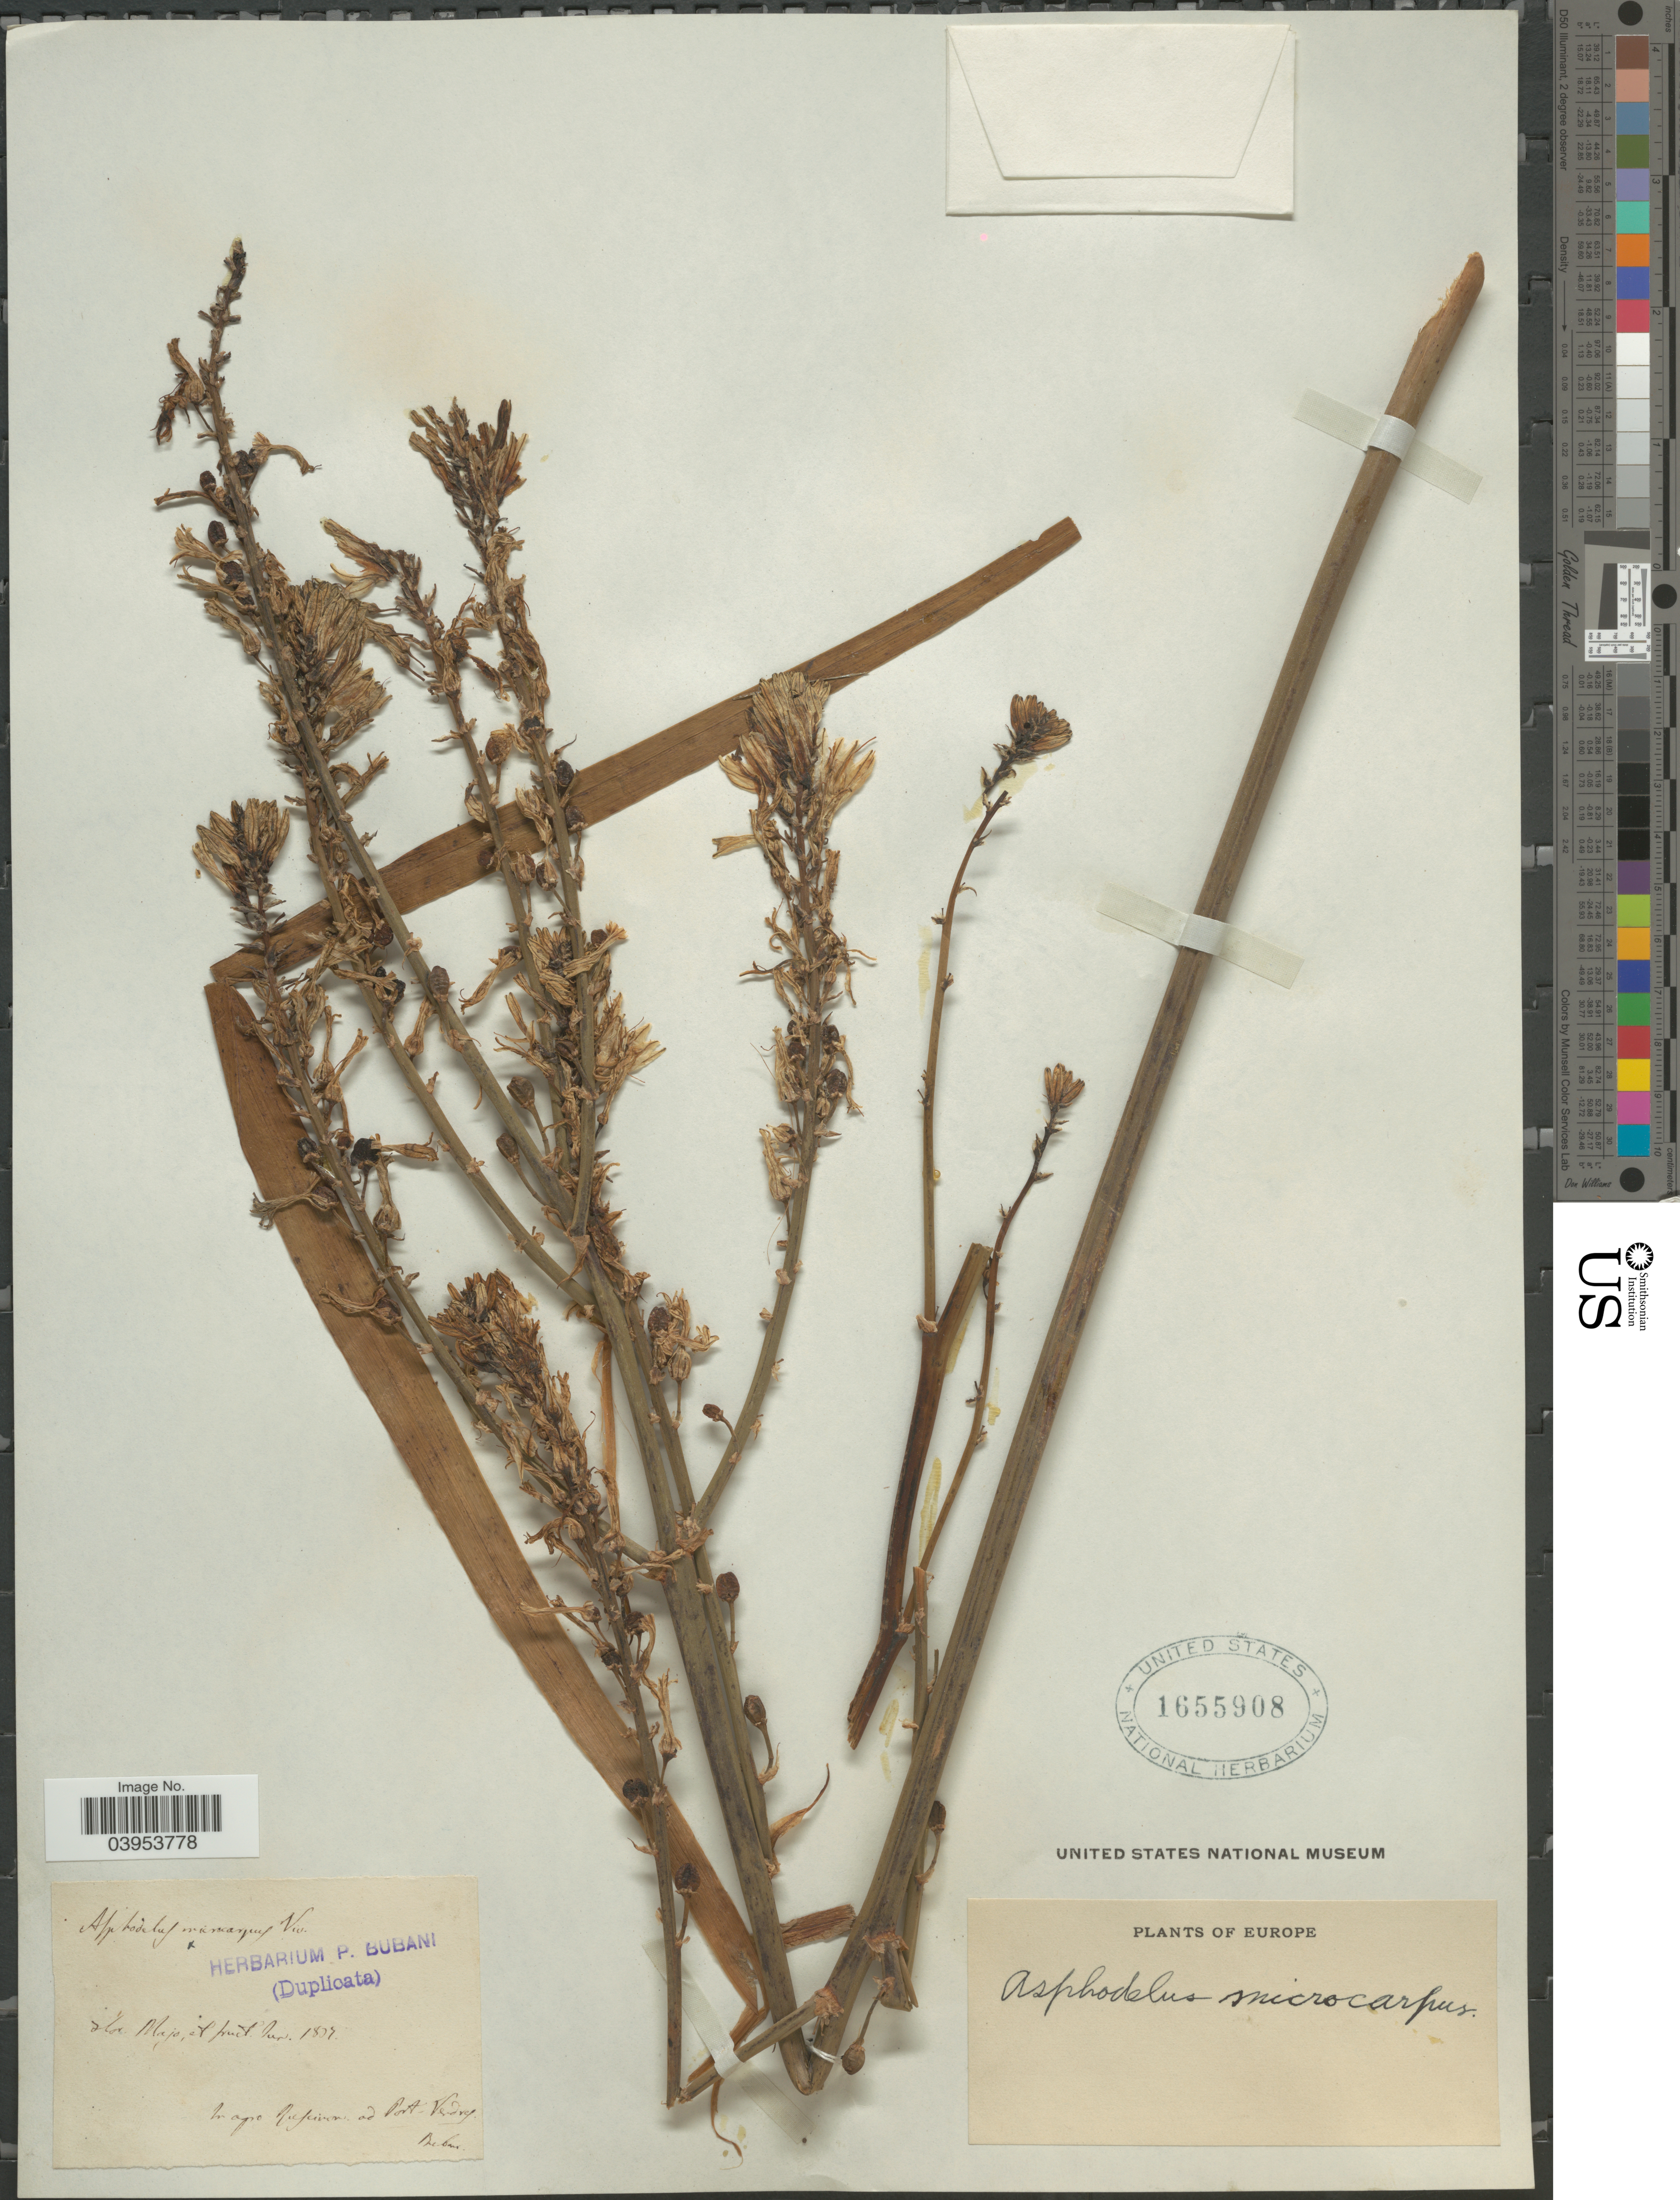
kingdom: Plantae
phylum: Tracheophyta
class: Liliopsida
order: Asparagales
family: Asphodelaceae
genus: Asphodelus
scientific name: Asphodelus ramosus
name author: L.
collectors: P. Bubani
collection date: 1894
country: France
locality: Europe. In ape Ruscinon. ad Port-Vendres.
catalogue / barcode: US 1655908